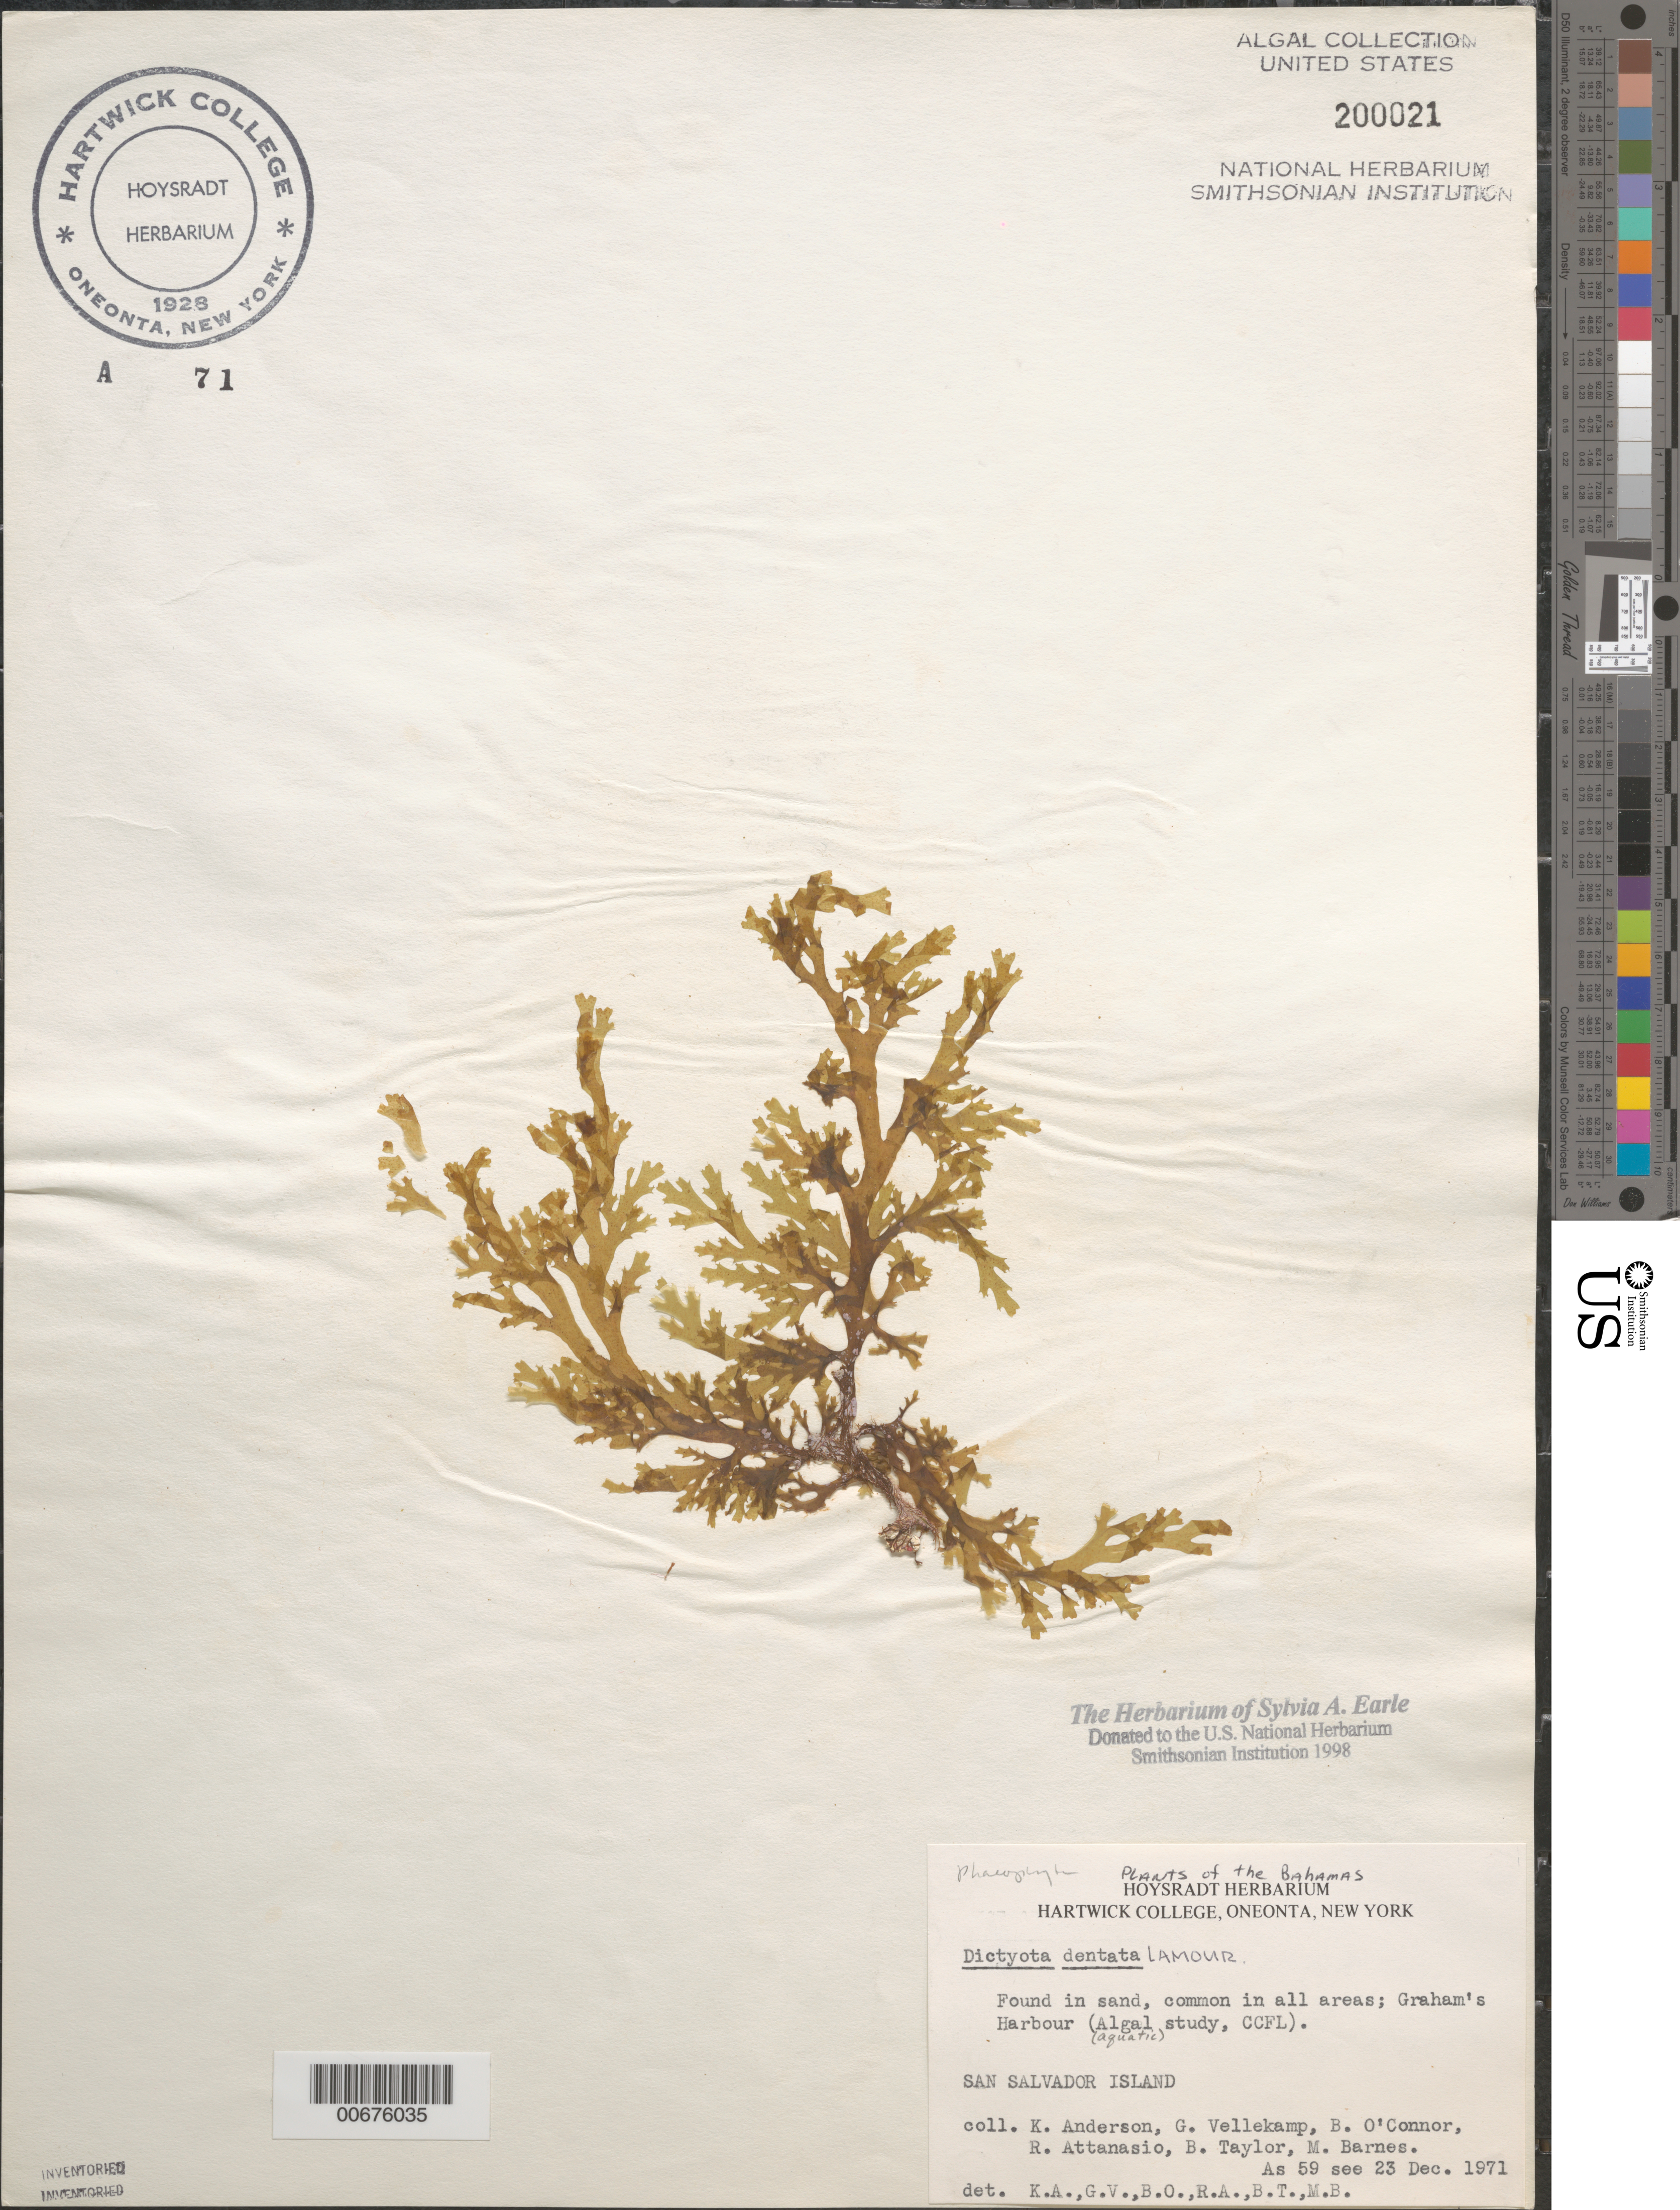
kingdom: Chromista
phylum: Ochrophyta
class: Phaeophyceae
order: Dictyotales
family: Dictyotaceae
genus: Dictyota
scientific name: Dictyota mertensii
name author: (C. Mart.) Kütz.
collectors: K. Anderson, G. Vellekamp, B. O'Connor, R. Attanasio, B. Taylor & M. Barnes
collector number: As 59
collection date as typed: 23 Dec 1971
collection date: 1971-12-23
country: Bahamas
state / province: San Salvador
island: San Salvador Island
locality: Graham's Harbour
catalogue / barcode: US 200021